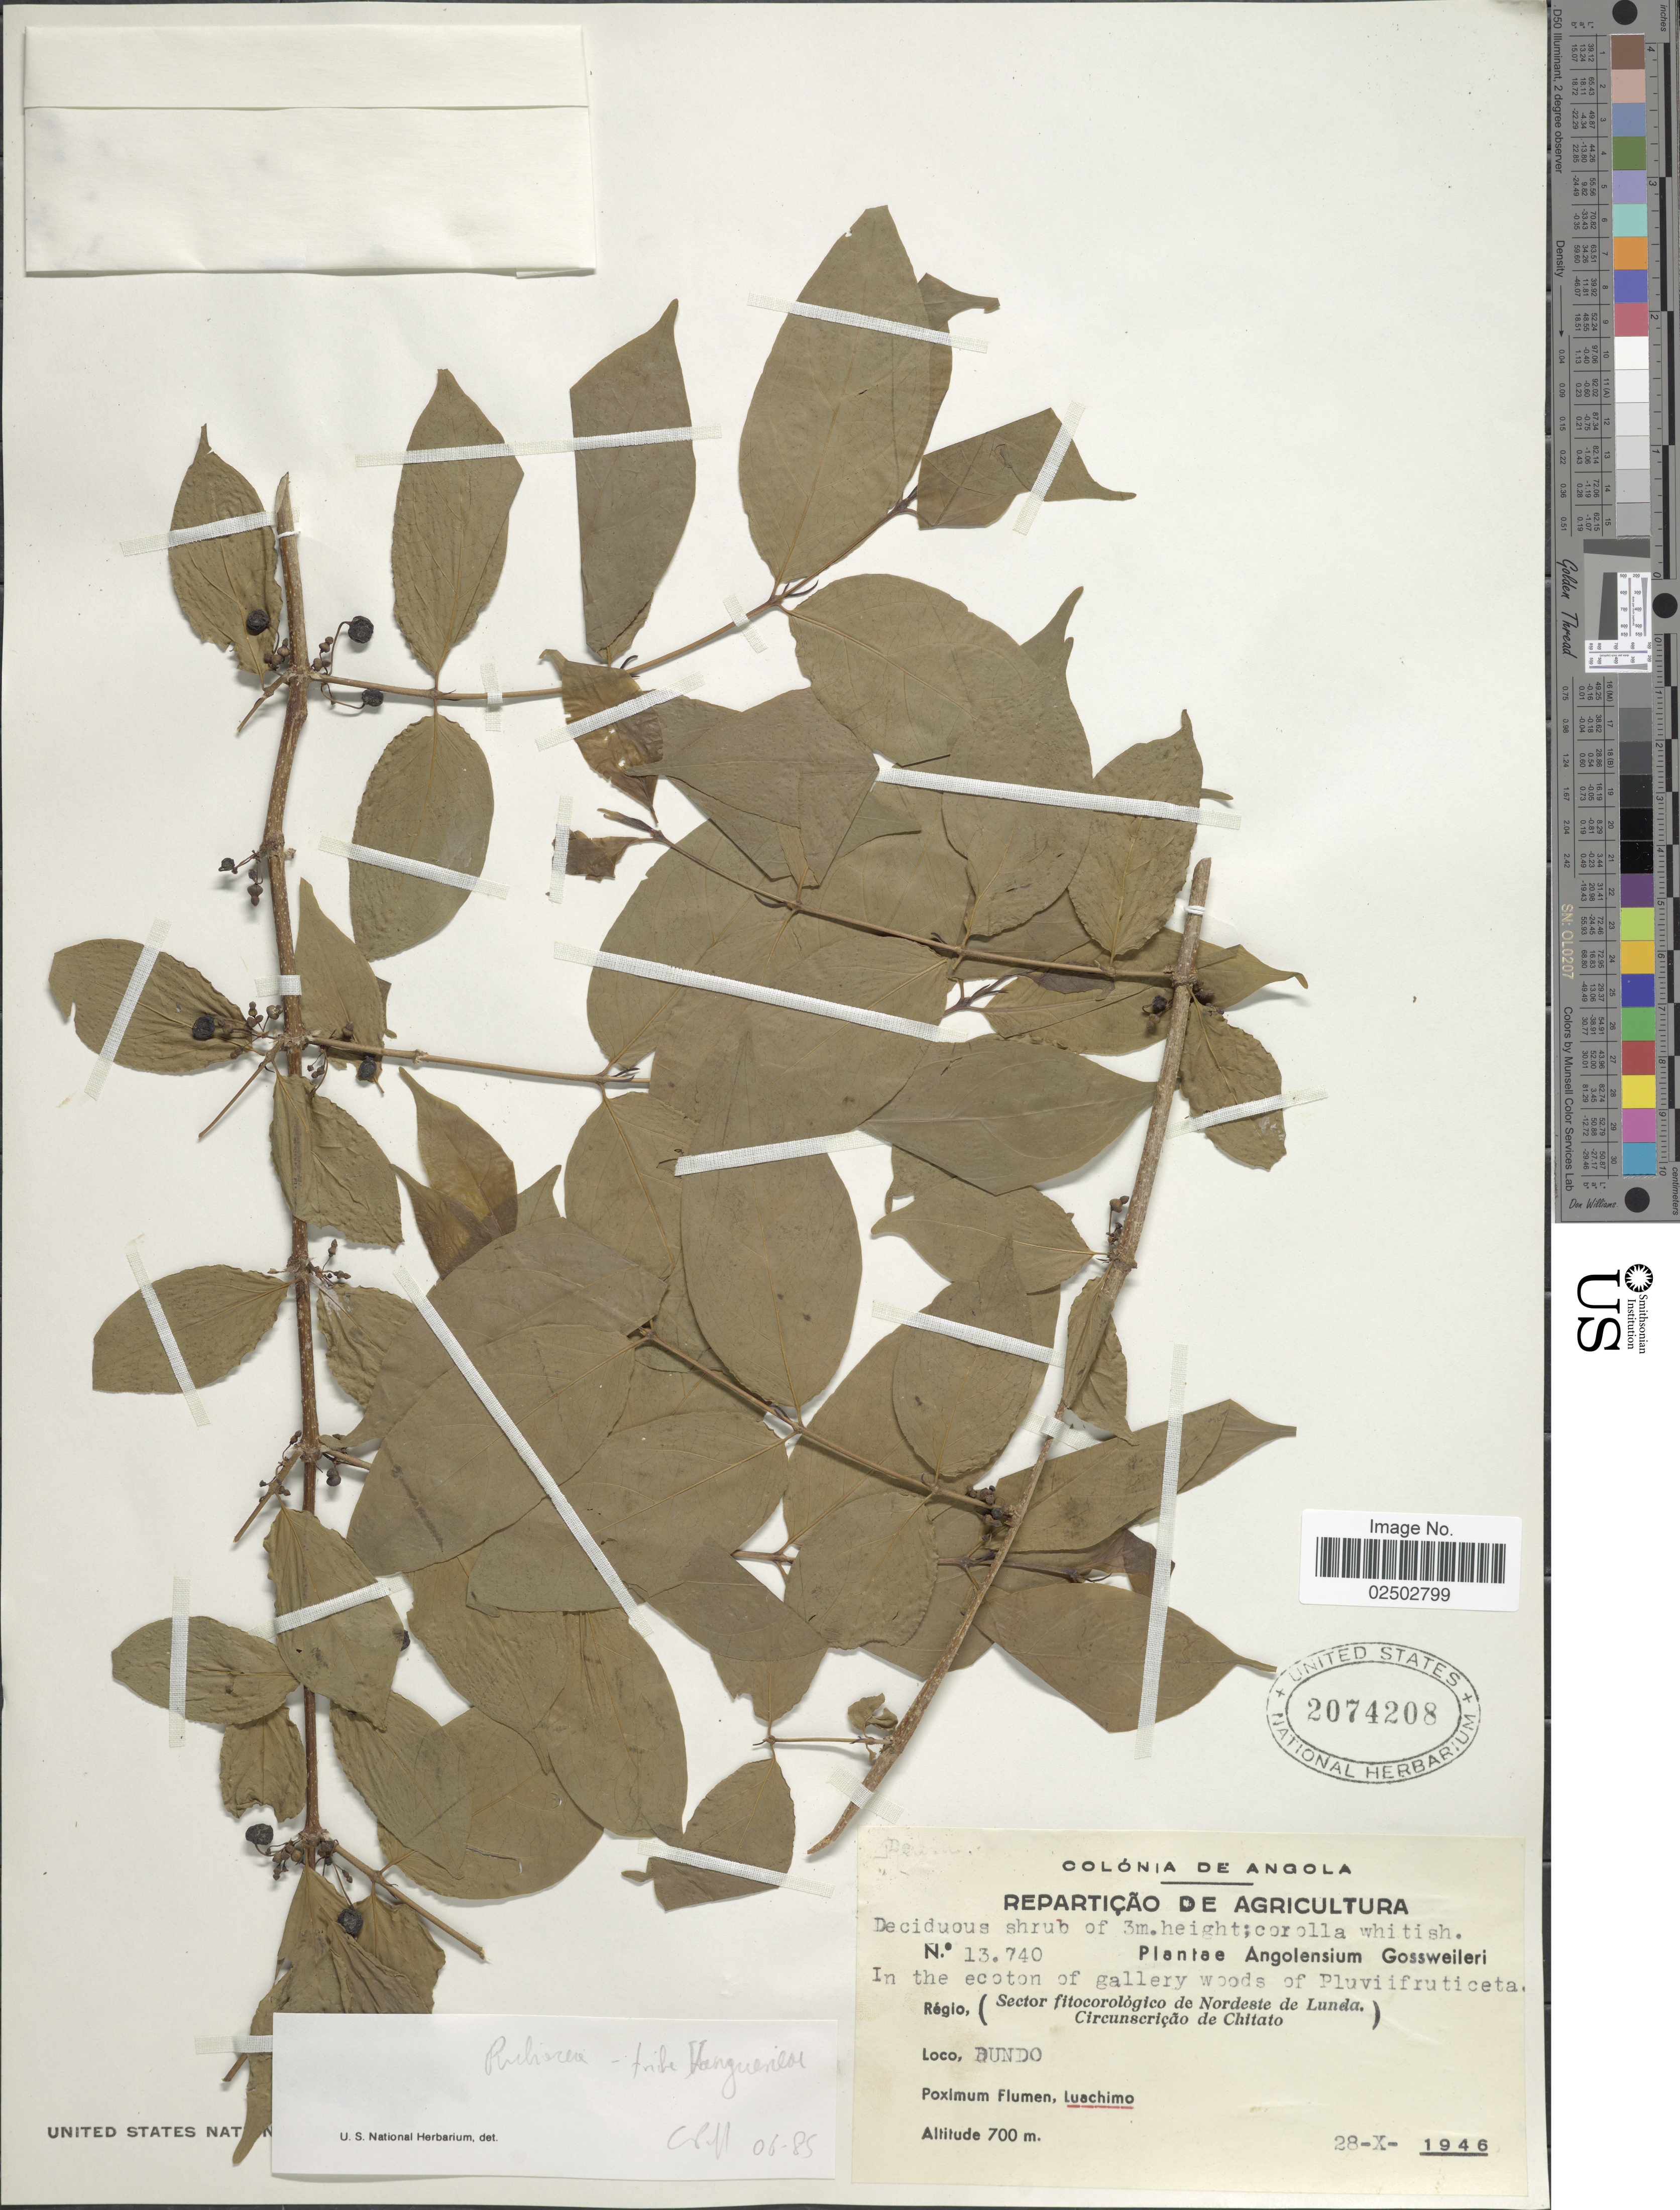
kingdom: Plantae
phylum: Tracheophyta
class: Magnoliopsida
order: Gentianales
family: Rubiaceae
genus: Vangueria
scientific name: Vangueria sp.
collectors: -. Gossweiler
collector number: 13740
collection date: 1946-10-28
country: Angola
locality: Regio, (Sector fitocorologico de Nordeste de Lunda, Circunscricao de Chitato) Loco Dundo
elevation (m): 700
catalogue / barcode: US 2074208